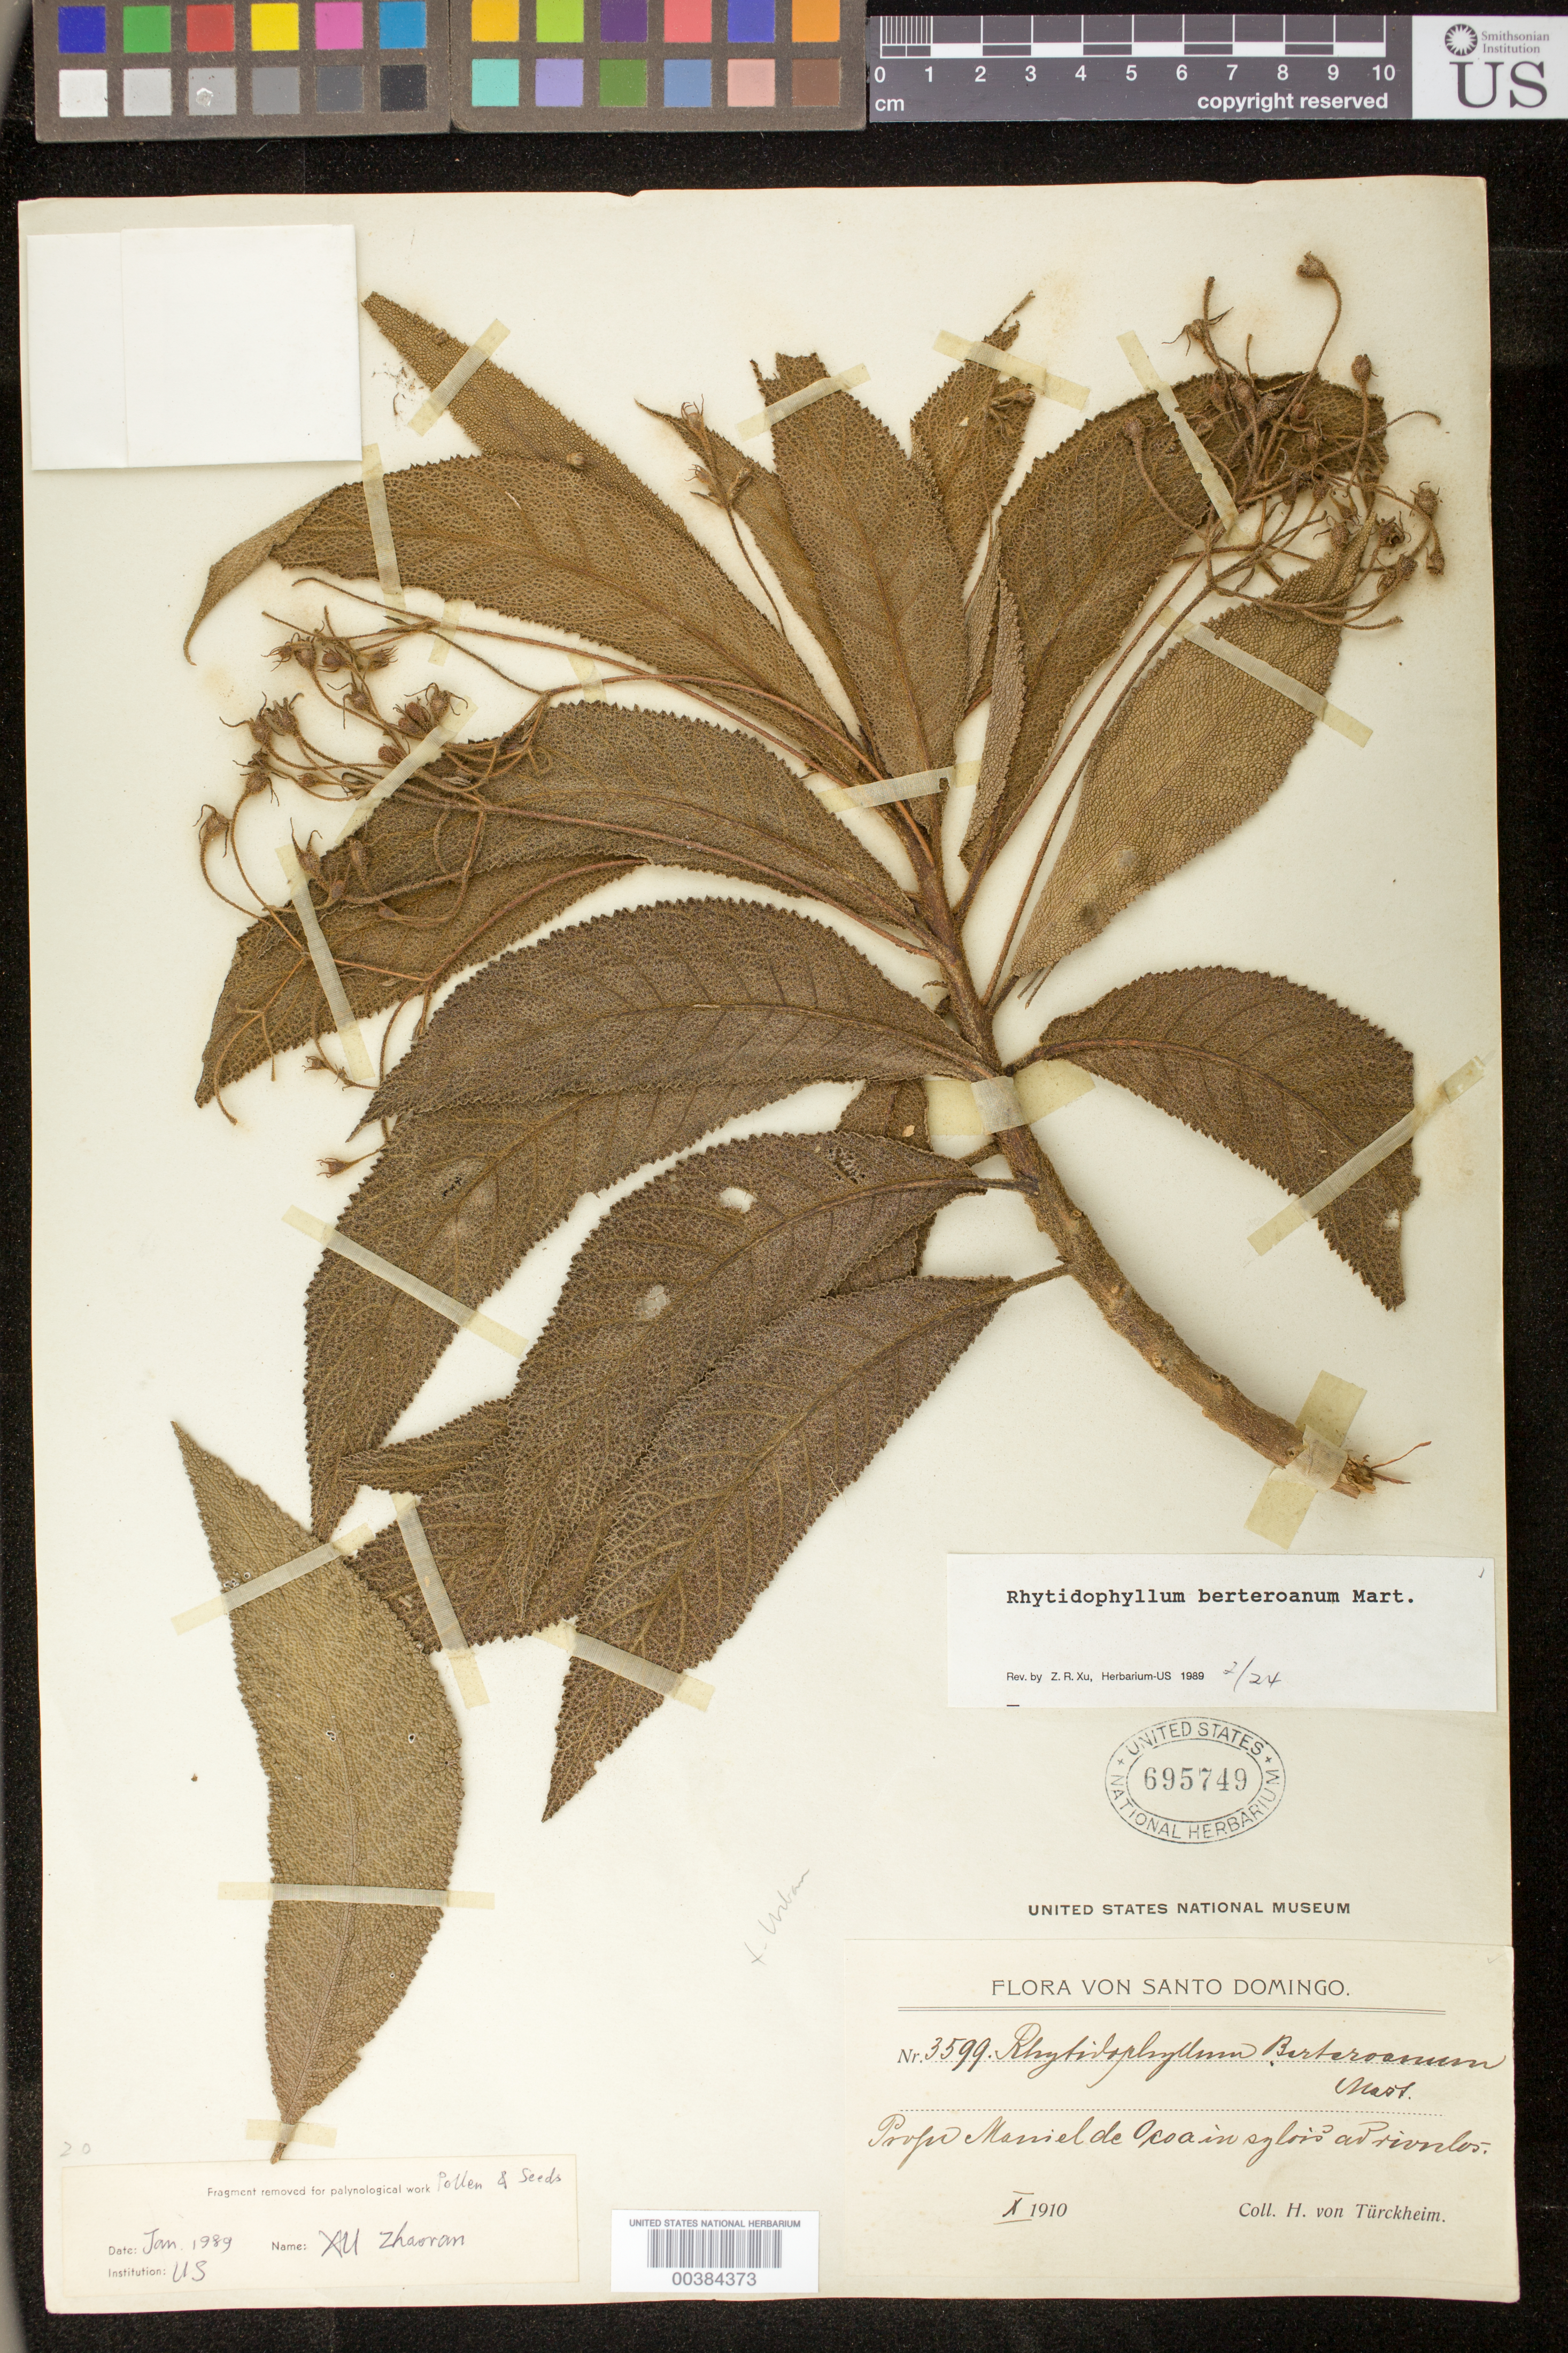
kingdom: Plantae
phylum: Tracheophyta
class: Magnoliopsida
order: Lamiales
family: Gesneriaceae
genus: Rhytidophyllum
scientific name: Rhytidophyllum berteroanum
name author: Mart.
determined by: Skog, Laurence E.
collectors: H. von Türckheim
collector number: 3599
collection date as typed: Oct 1910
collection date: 1910-10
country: Dominican Republic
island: Hispaniola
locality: Prope Manial de Ocoa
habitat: In sylva ad rivulos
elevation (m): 300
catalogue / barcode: US 695749